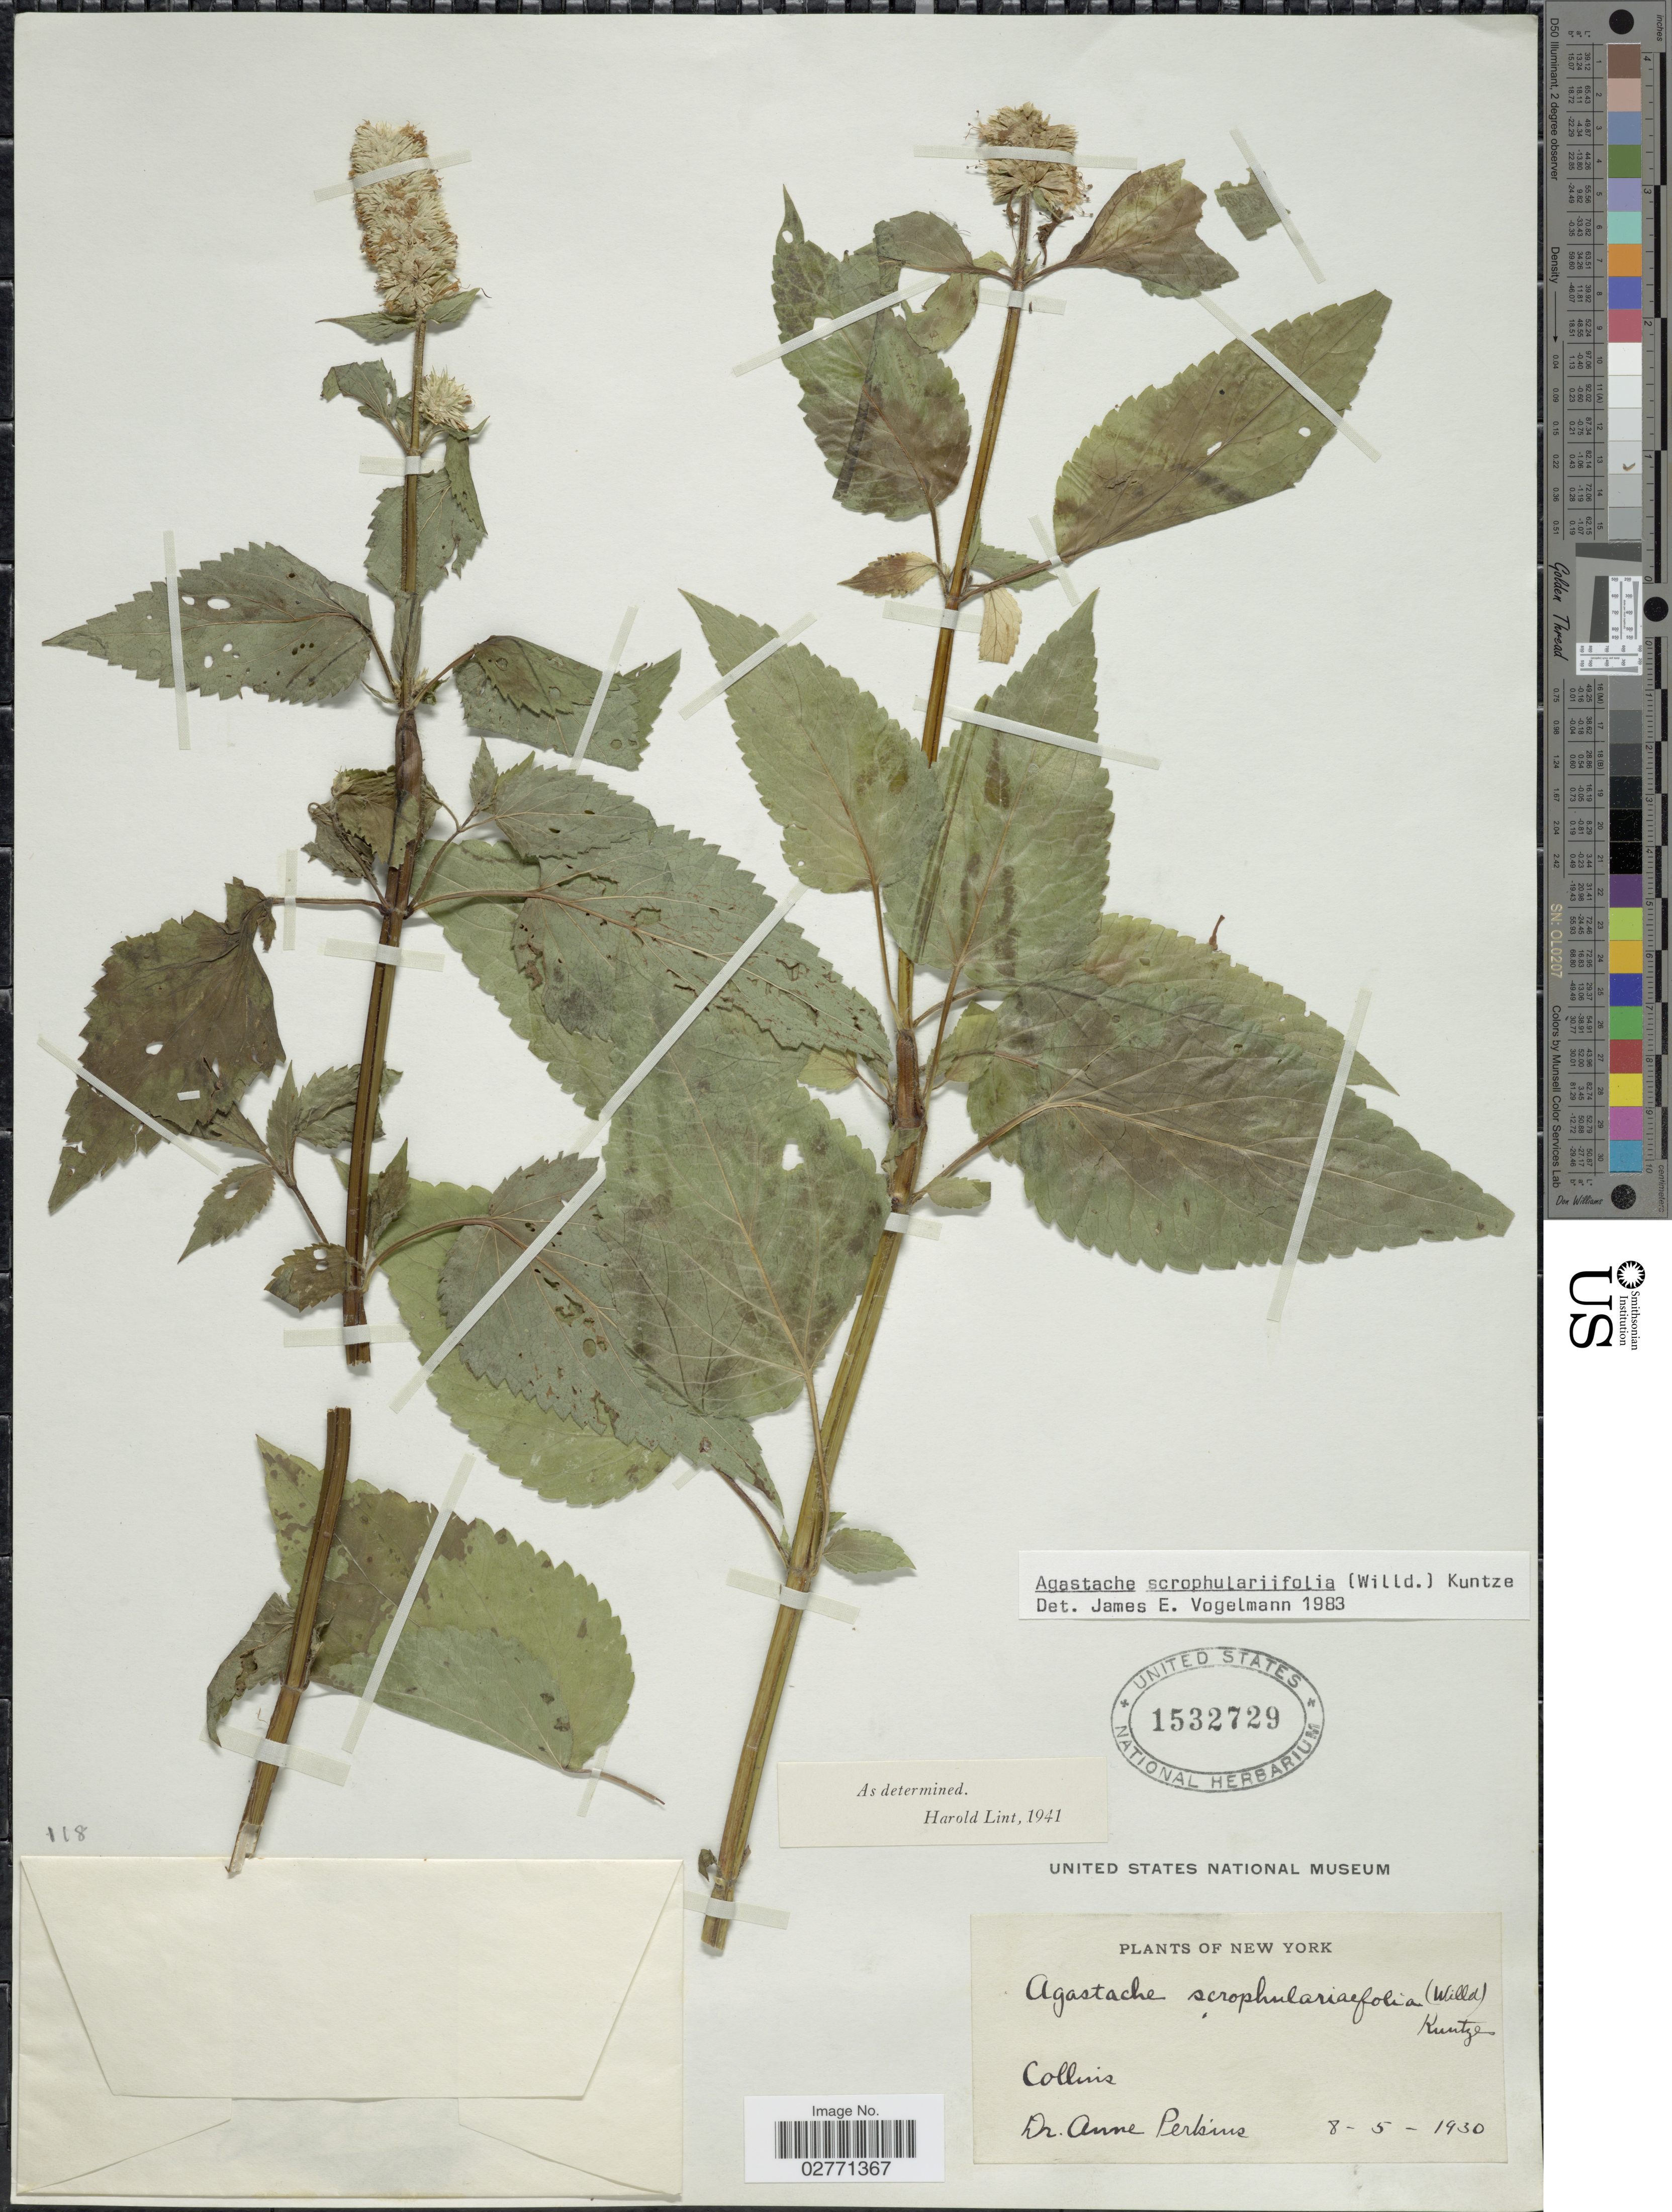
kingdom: Plantae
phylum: Tracheophyta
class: Magnoliopsida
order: Lamiales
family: Lamiaceae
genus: Agastache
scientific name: Agastache scrophulariifolia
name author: (Willd.) Kuntze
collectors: A. Perkins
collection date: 1930-05-08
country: United States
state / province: New York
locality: Collins.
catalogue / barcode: US 1532729